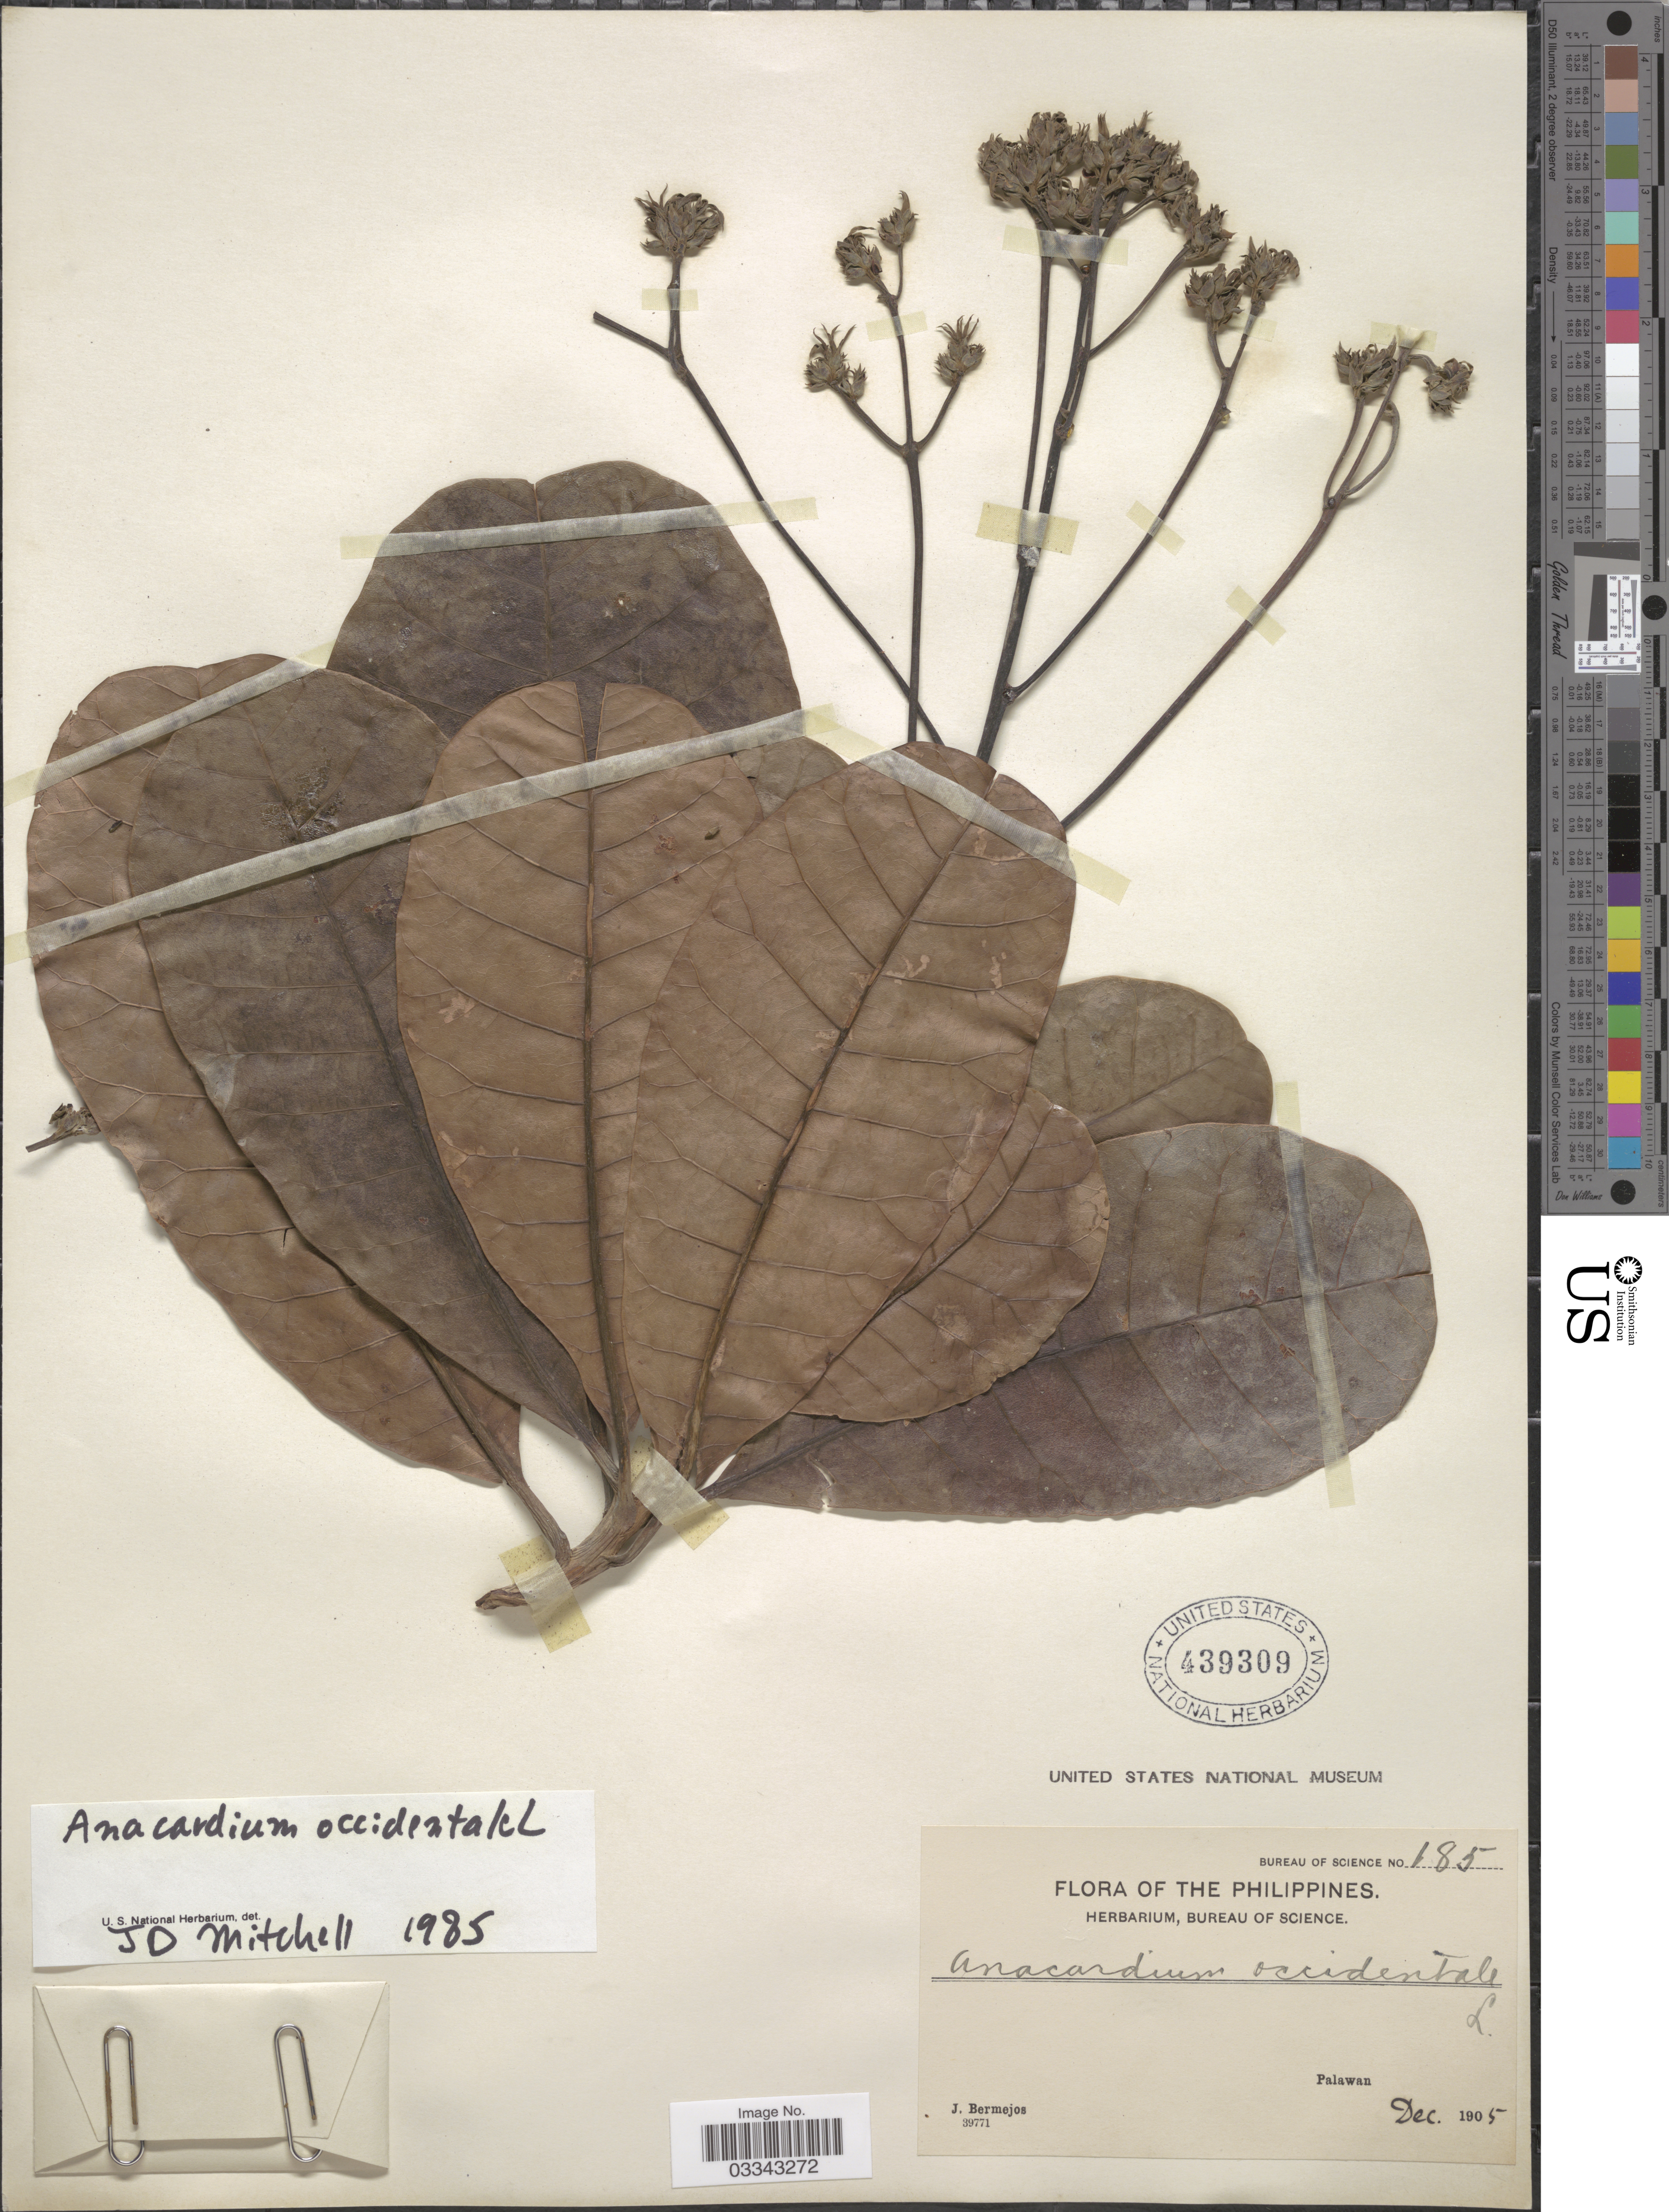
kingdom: Plantae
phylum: Tracheophyta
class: Magnoliopsida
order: Sapindales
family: Anacardiaceae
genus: Anacardium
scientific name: Anacardium occidentale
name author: L.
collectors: J. Bermejos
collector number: Bureau of Science 185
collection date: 1905-12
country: Philippines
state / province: Mimaropa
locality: Palawan.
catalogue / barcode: US 439309